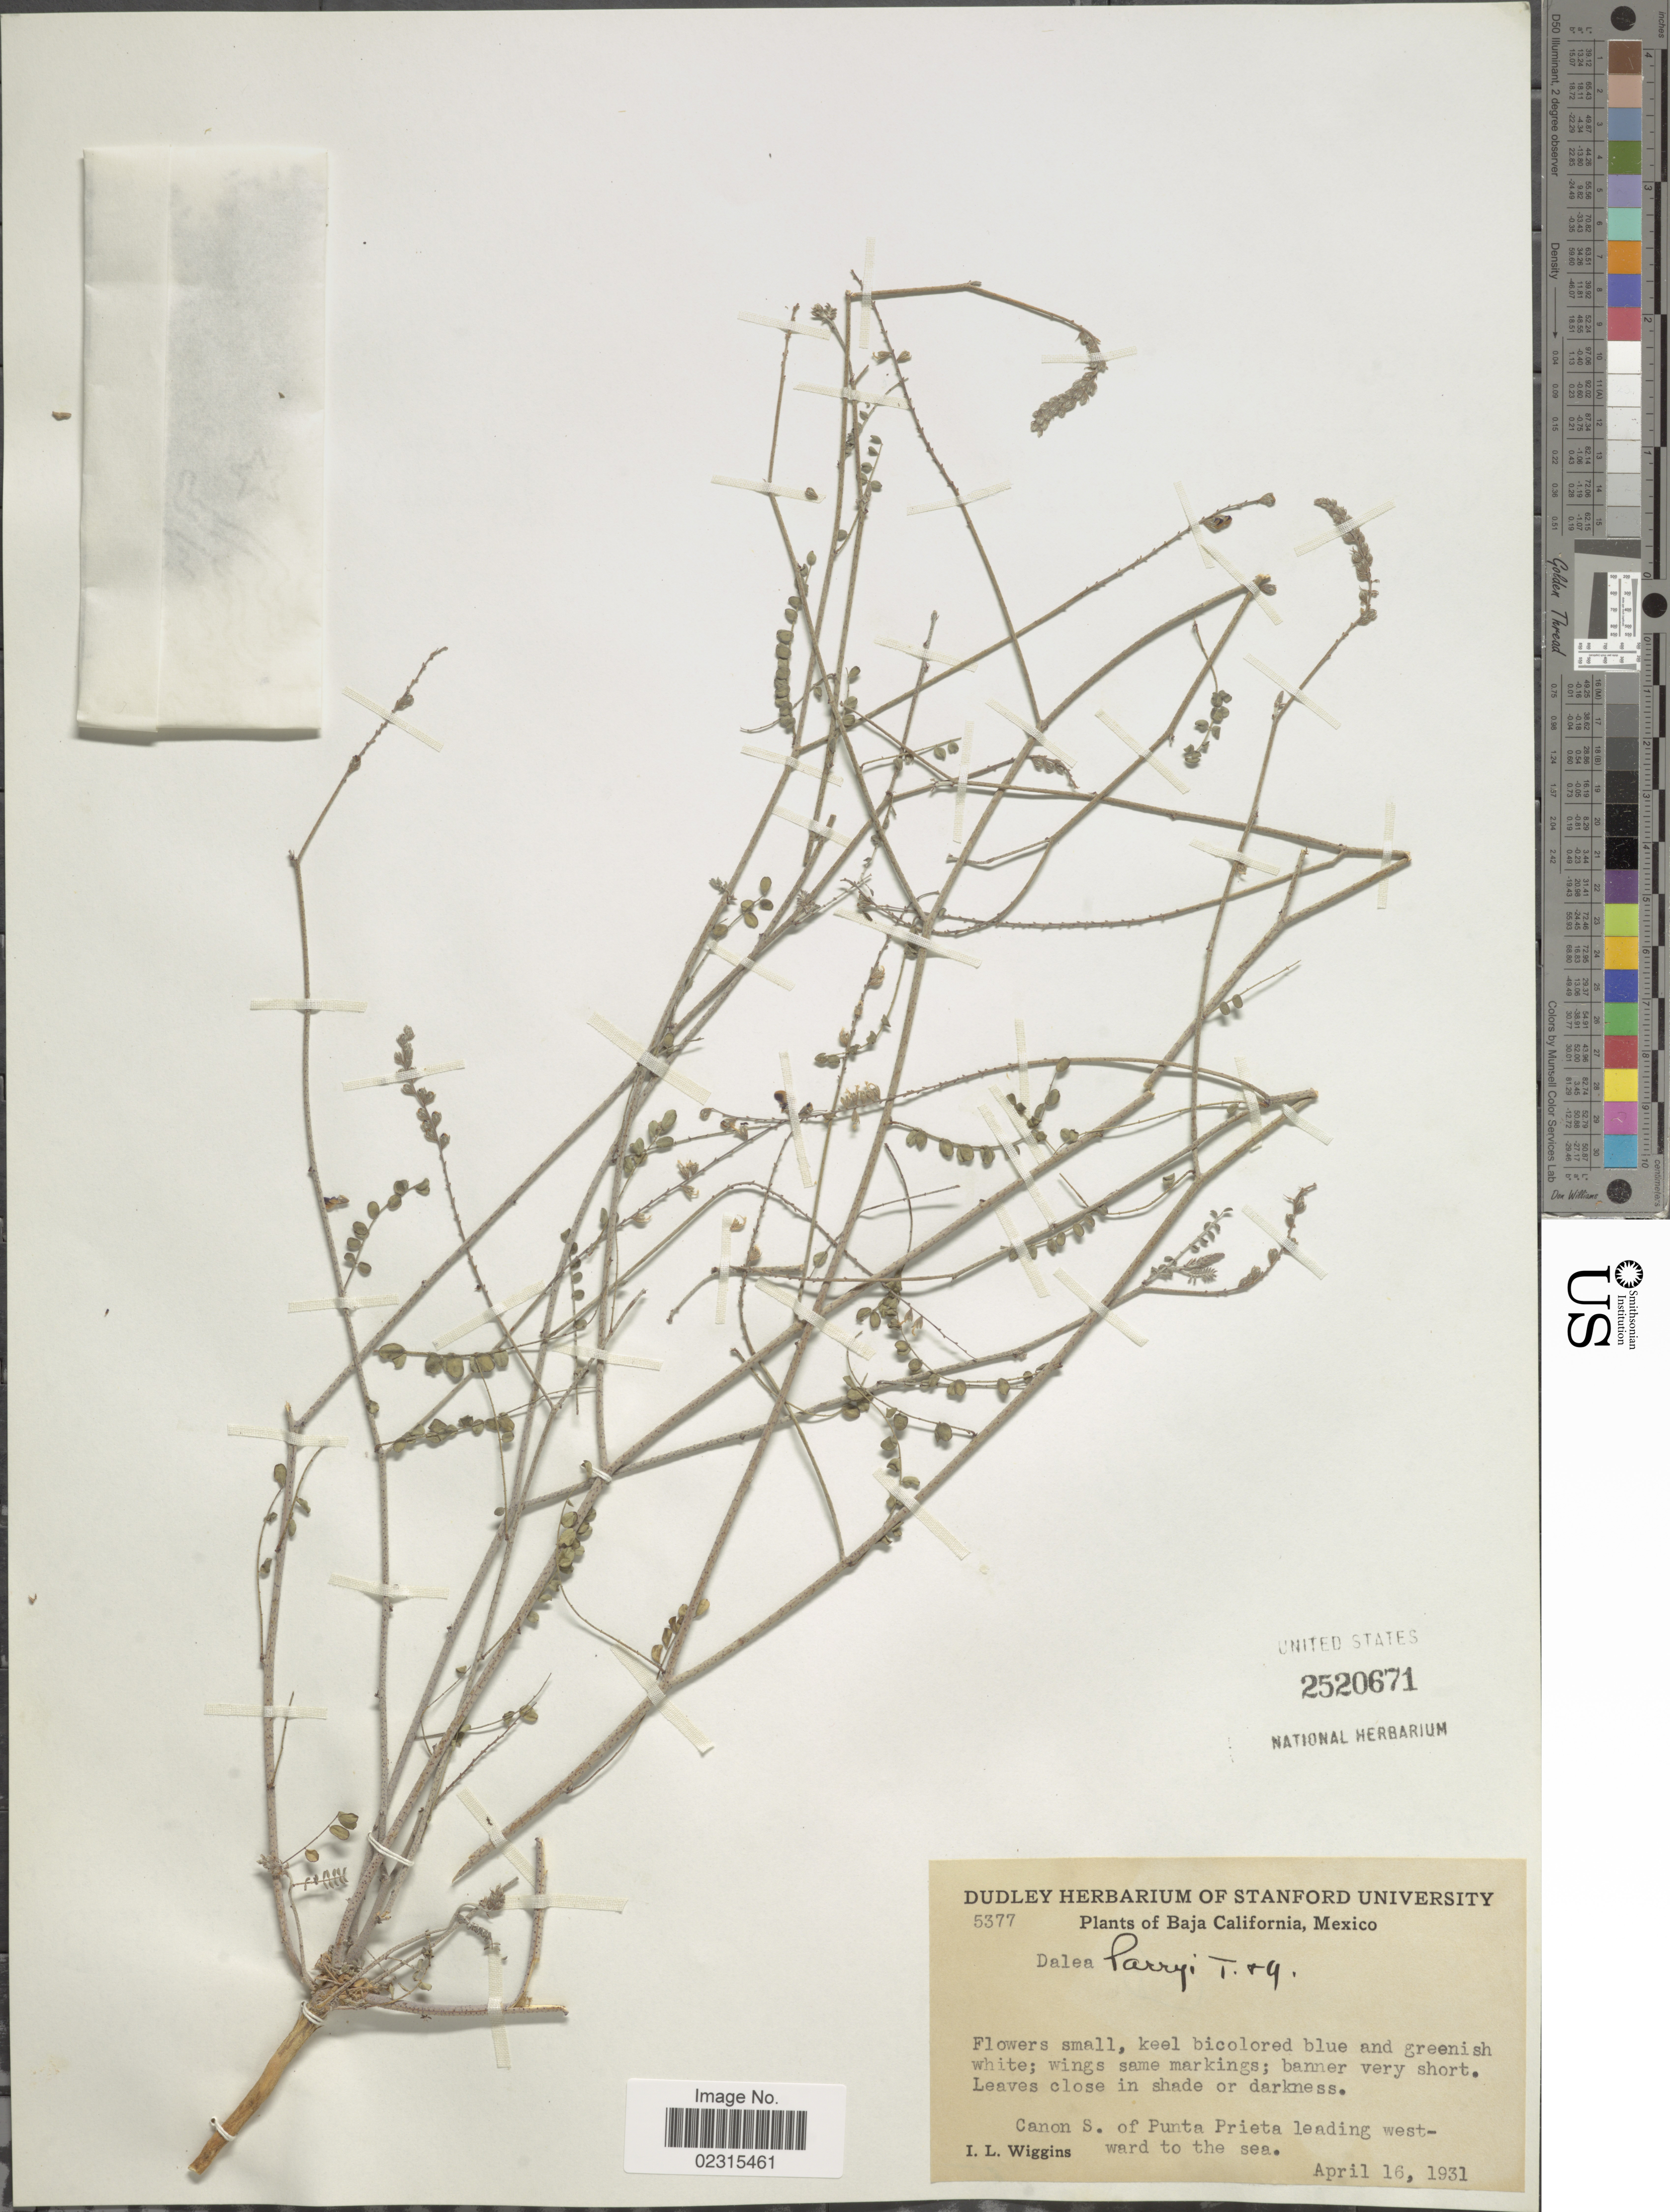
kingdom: Plantae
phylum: Tracheophyta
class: Magnoliopsida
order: Fabales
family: Fabaceae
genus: Marina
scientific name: Marina parryi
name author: (Torr. & A. Gray) Barneby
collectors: I. L. Wiggins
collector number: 5377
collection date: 1931-04-16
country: Mexico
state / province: Baja California Norte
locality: Canon S of Punta Prieta leading westward to the sea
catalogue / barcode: US 2520671